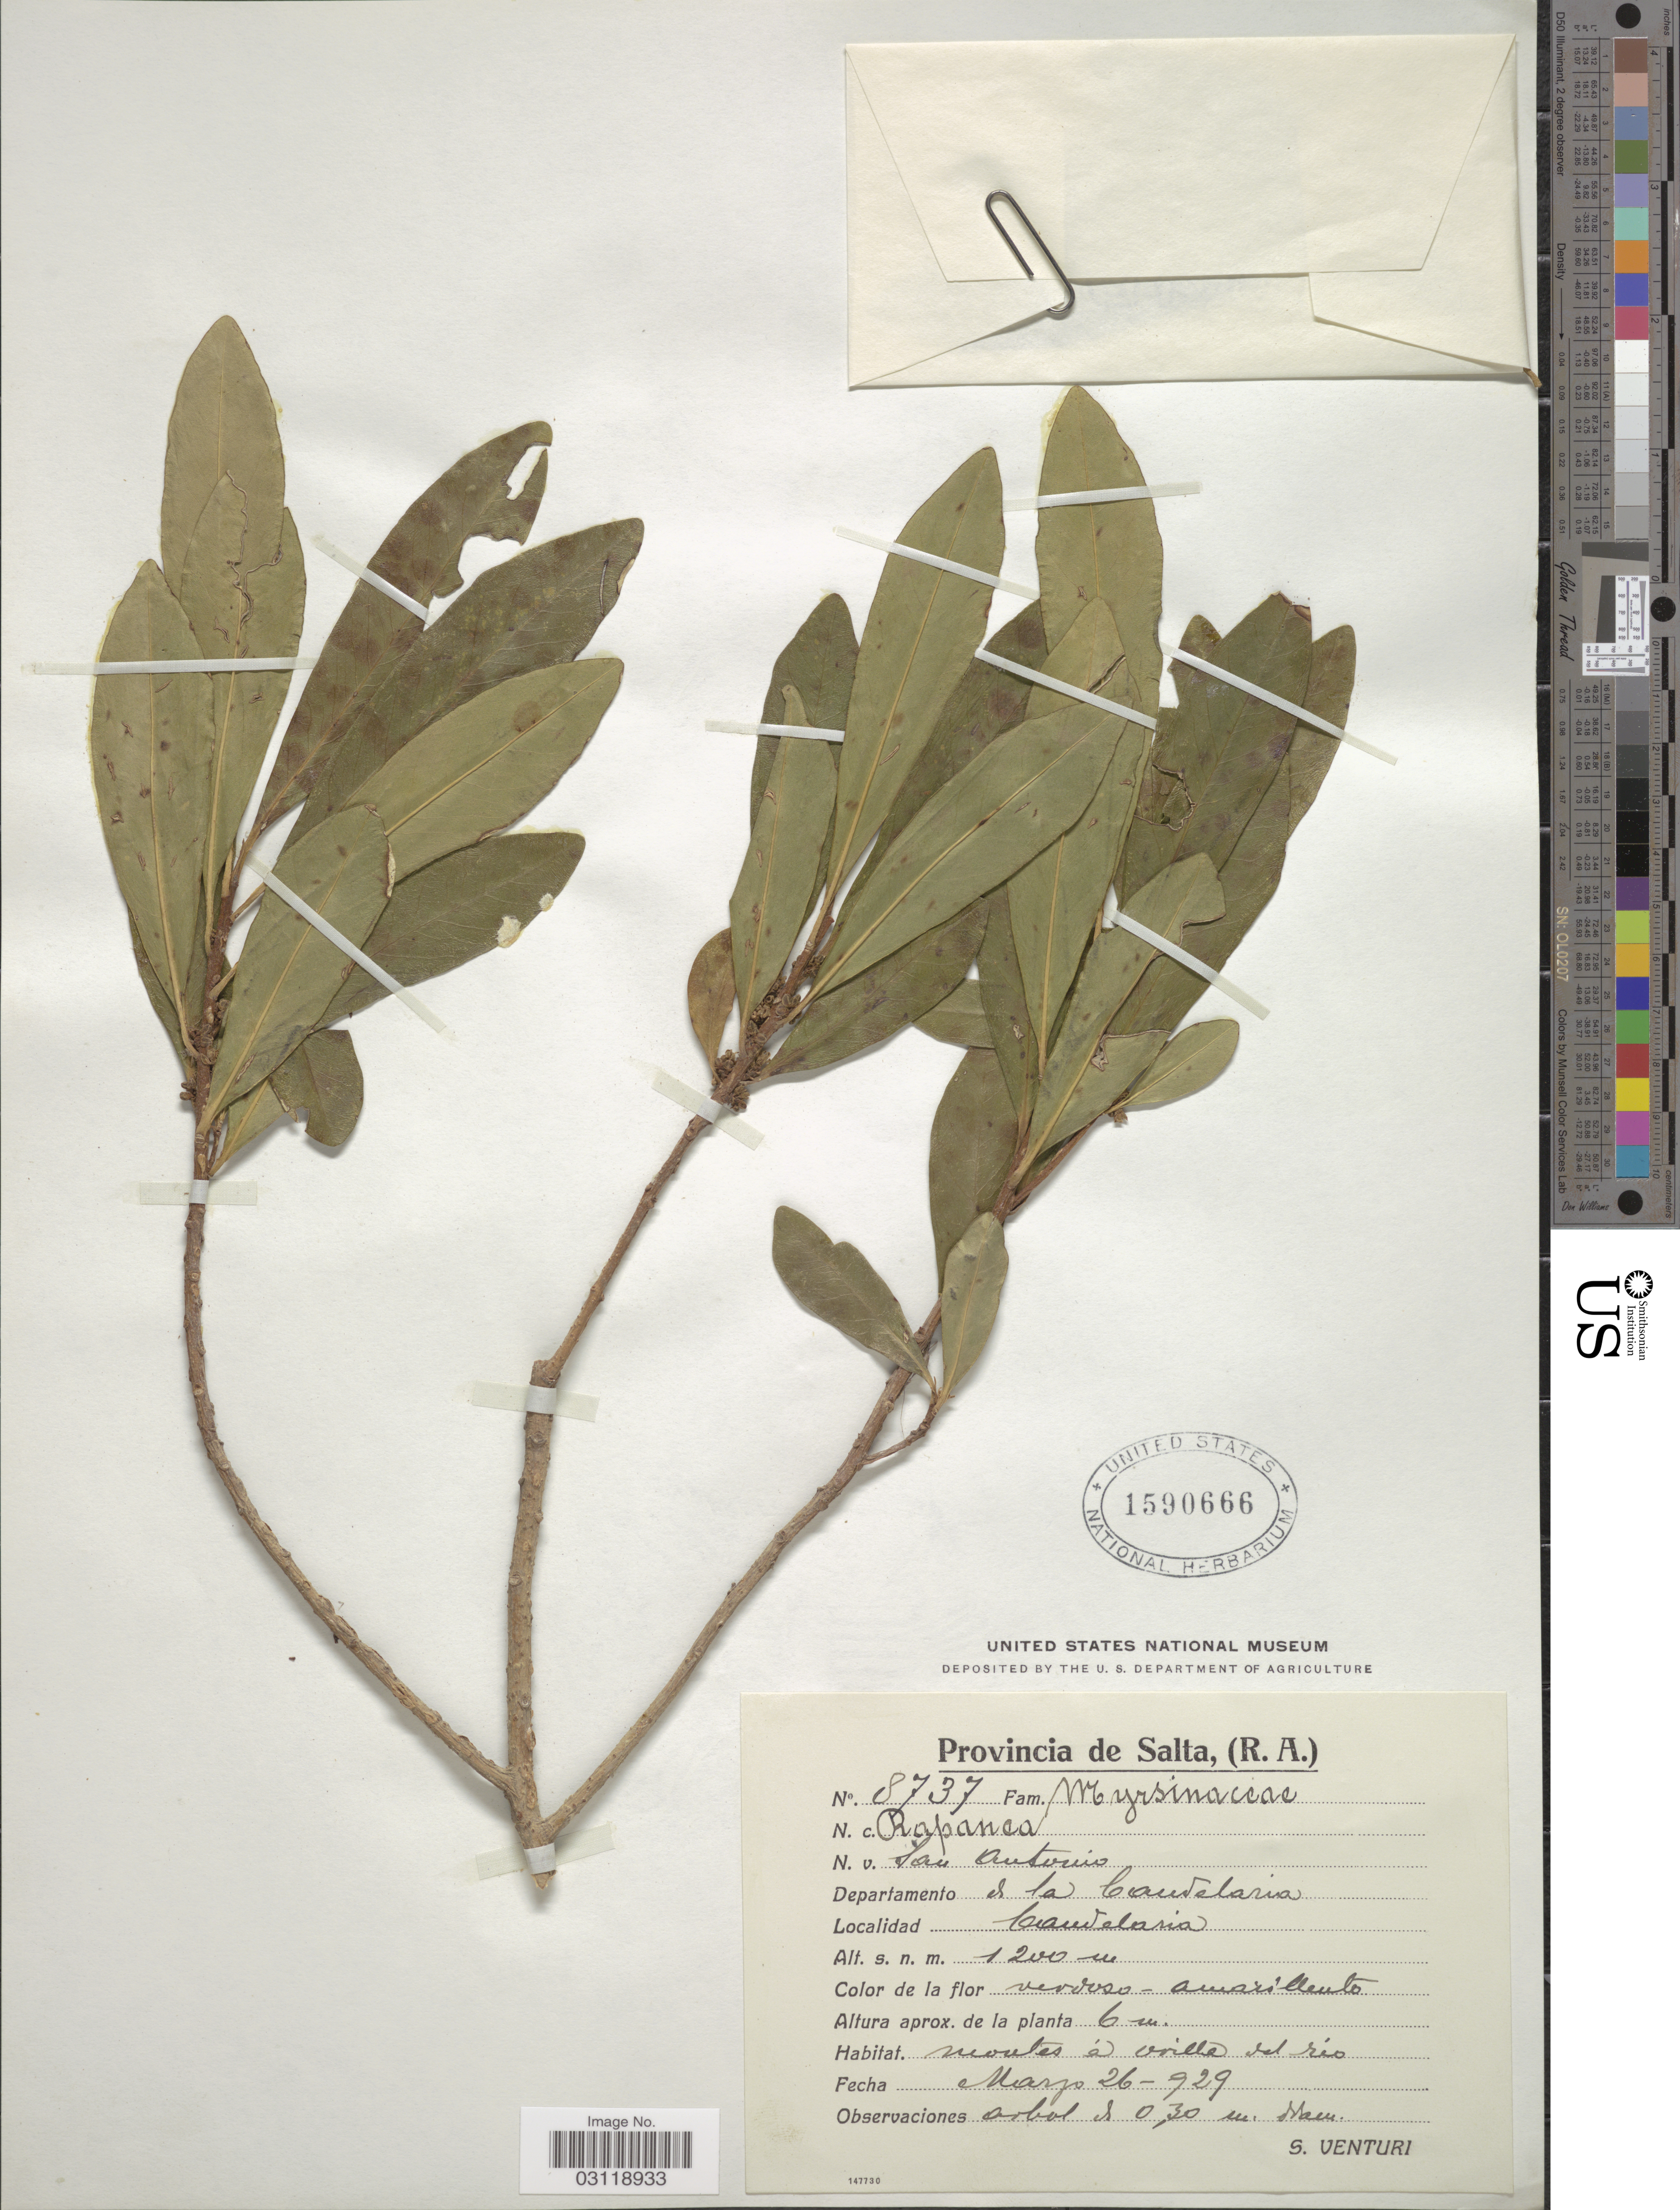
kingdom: Plantae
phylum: Tracheophyta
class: Magnoliopsida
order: Ericales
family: Primulaceae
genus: Rapanea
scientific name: Rapanea sp.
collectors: S. Venturi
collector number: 8737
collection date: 1929-03-26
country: Argentina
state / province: Salta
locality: Departamento de la Candelaria. Candelaria.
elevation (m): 1200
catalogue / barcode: US 1590666